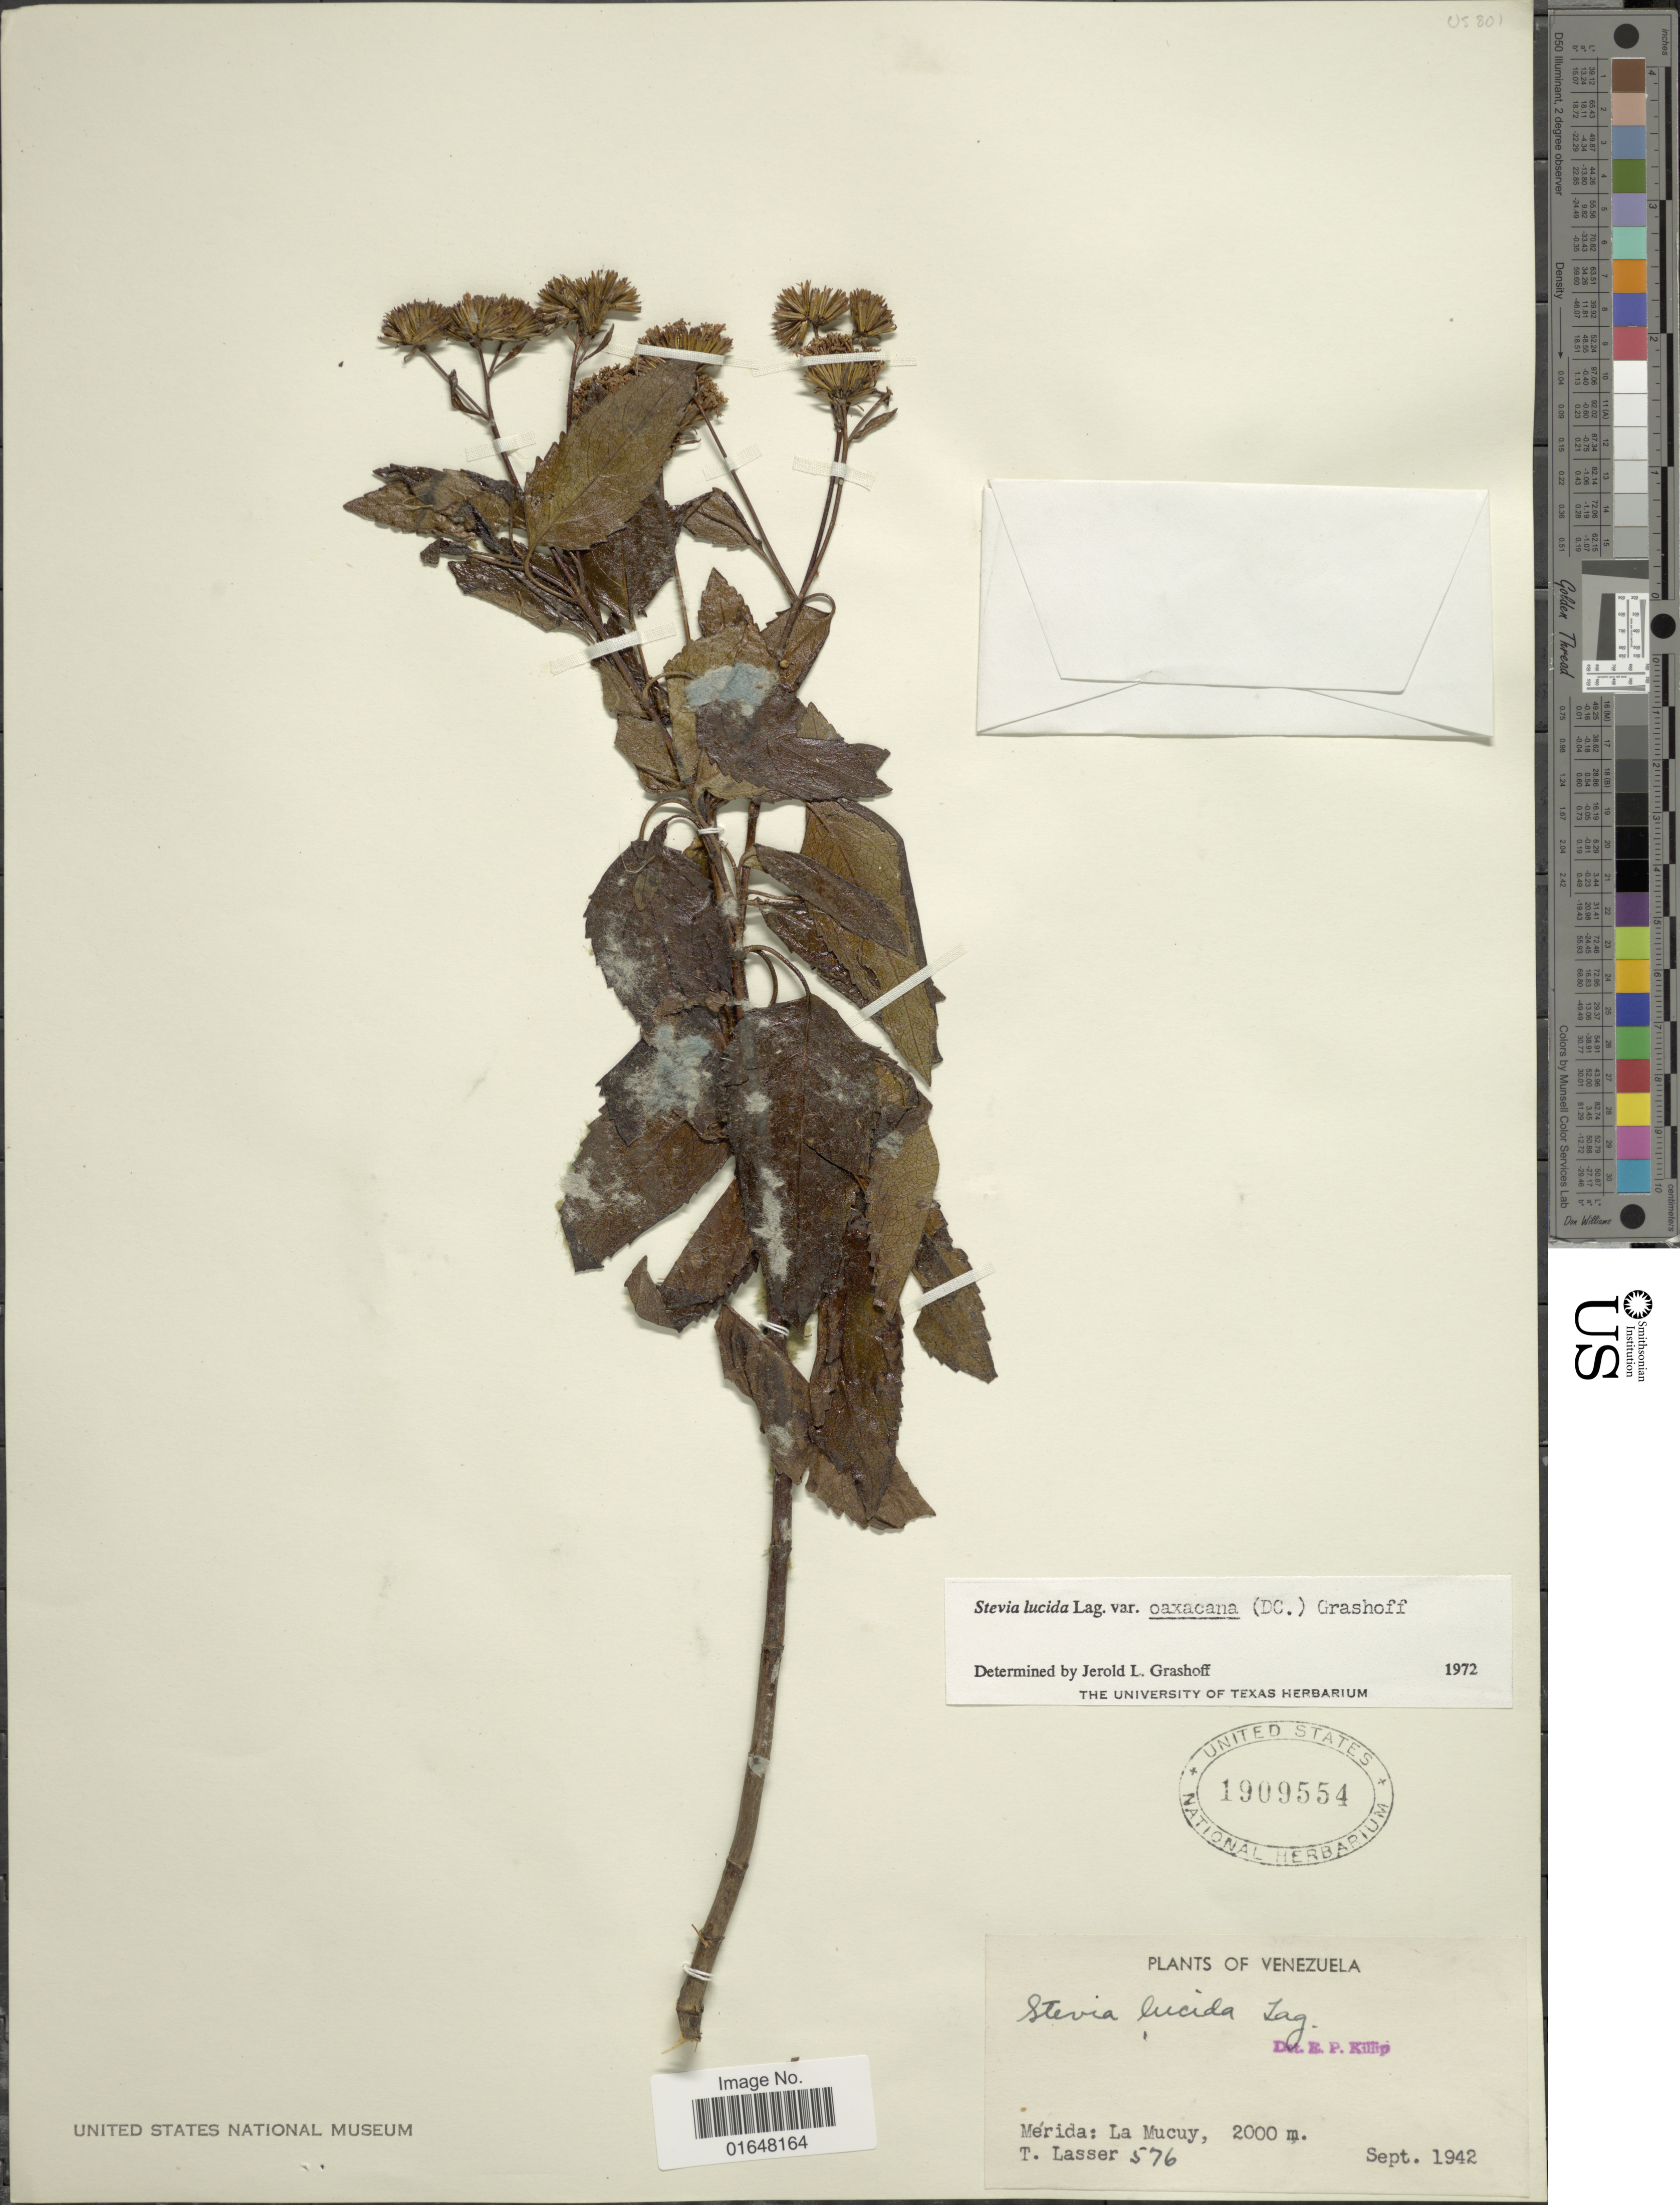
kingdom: Plantae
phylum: Tracheophyta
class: Magnoliopsida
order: Asterales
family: Asteraceae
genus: Stevia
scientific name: Stevia lucida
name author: Lag.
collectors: T. Lasser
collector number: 576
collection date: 1942-09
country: Venezuela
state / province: Mérida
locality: La Mucuy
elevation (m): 2000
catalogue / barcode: US 1909554